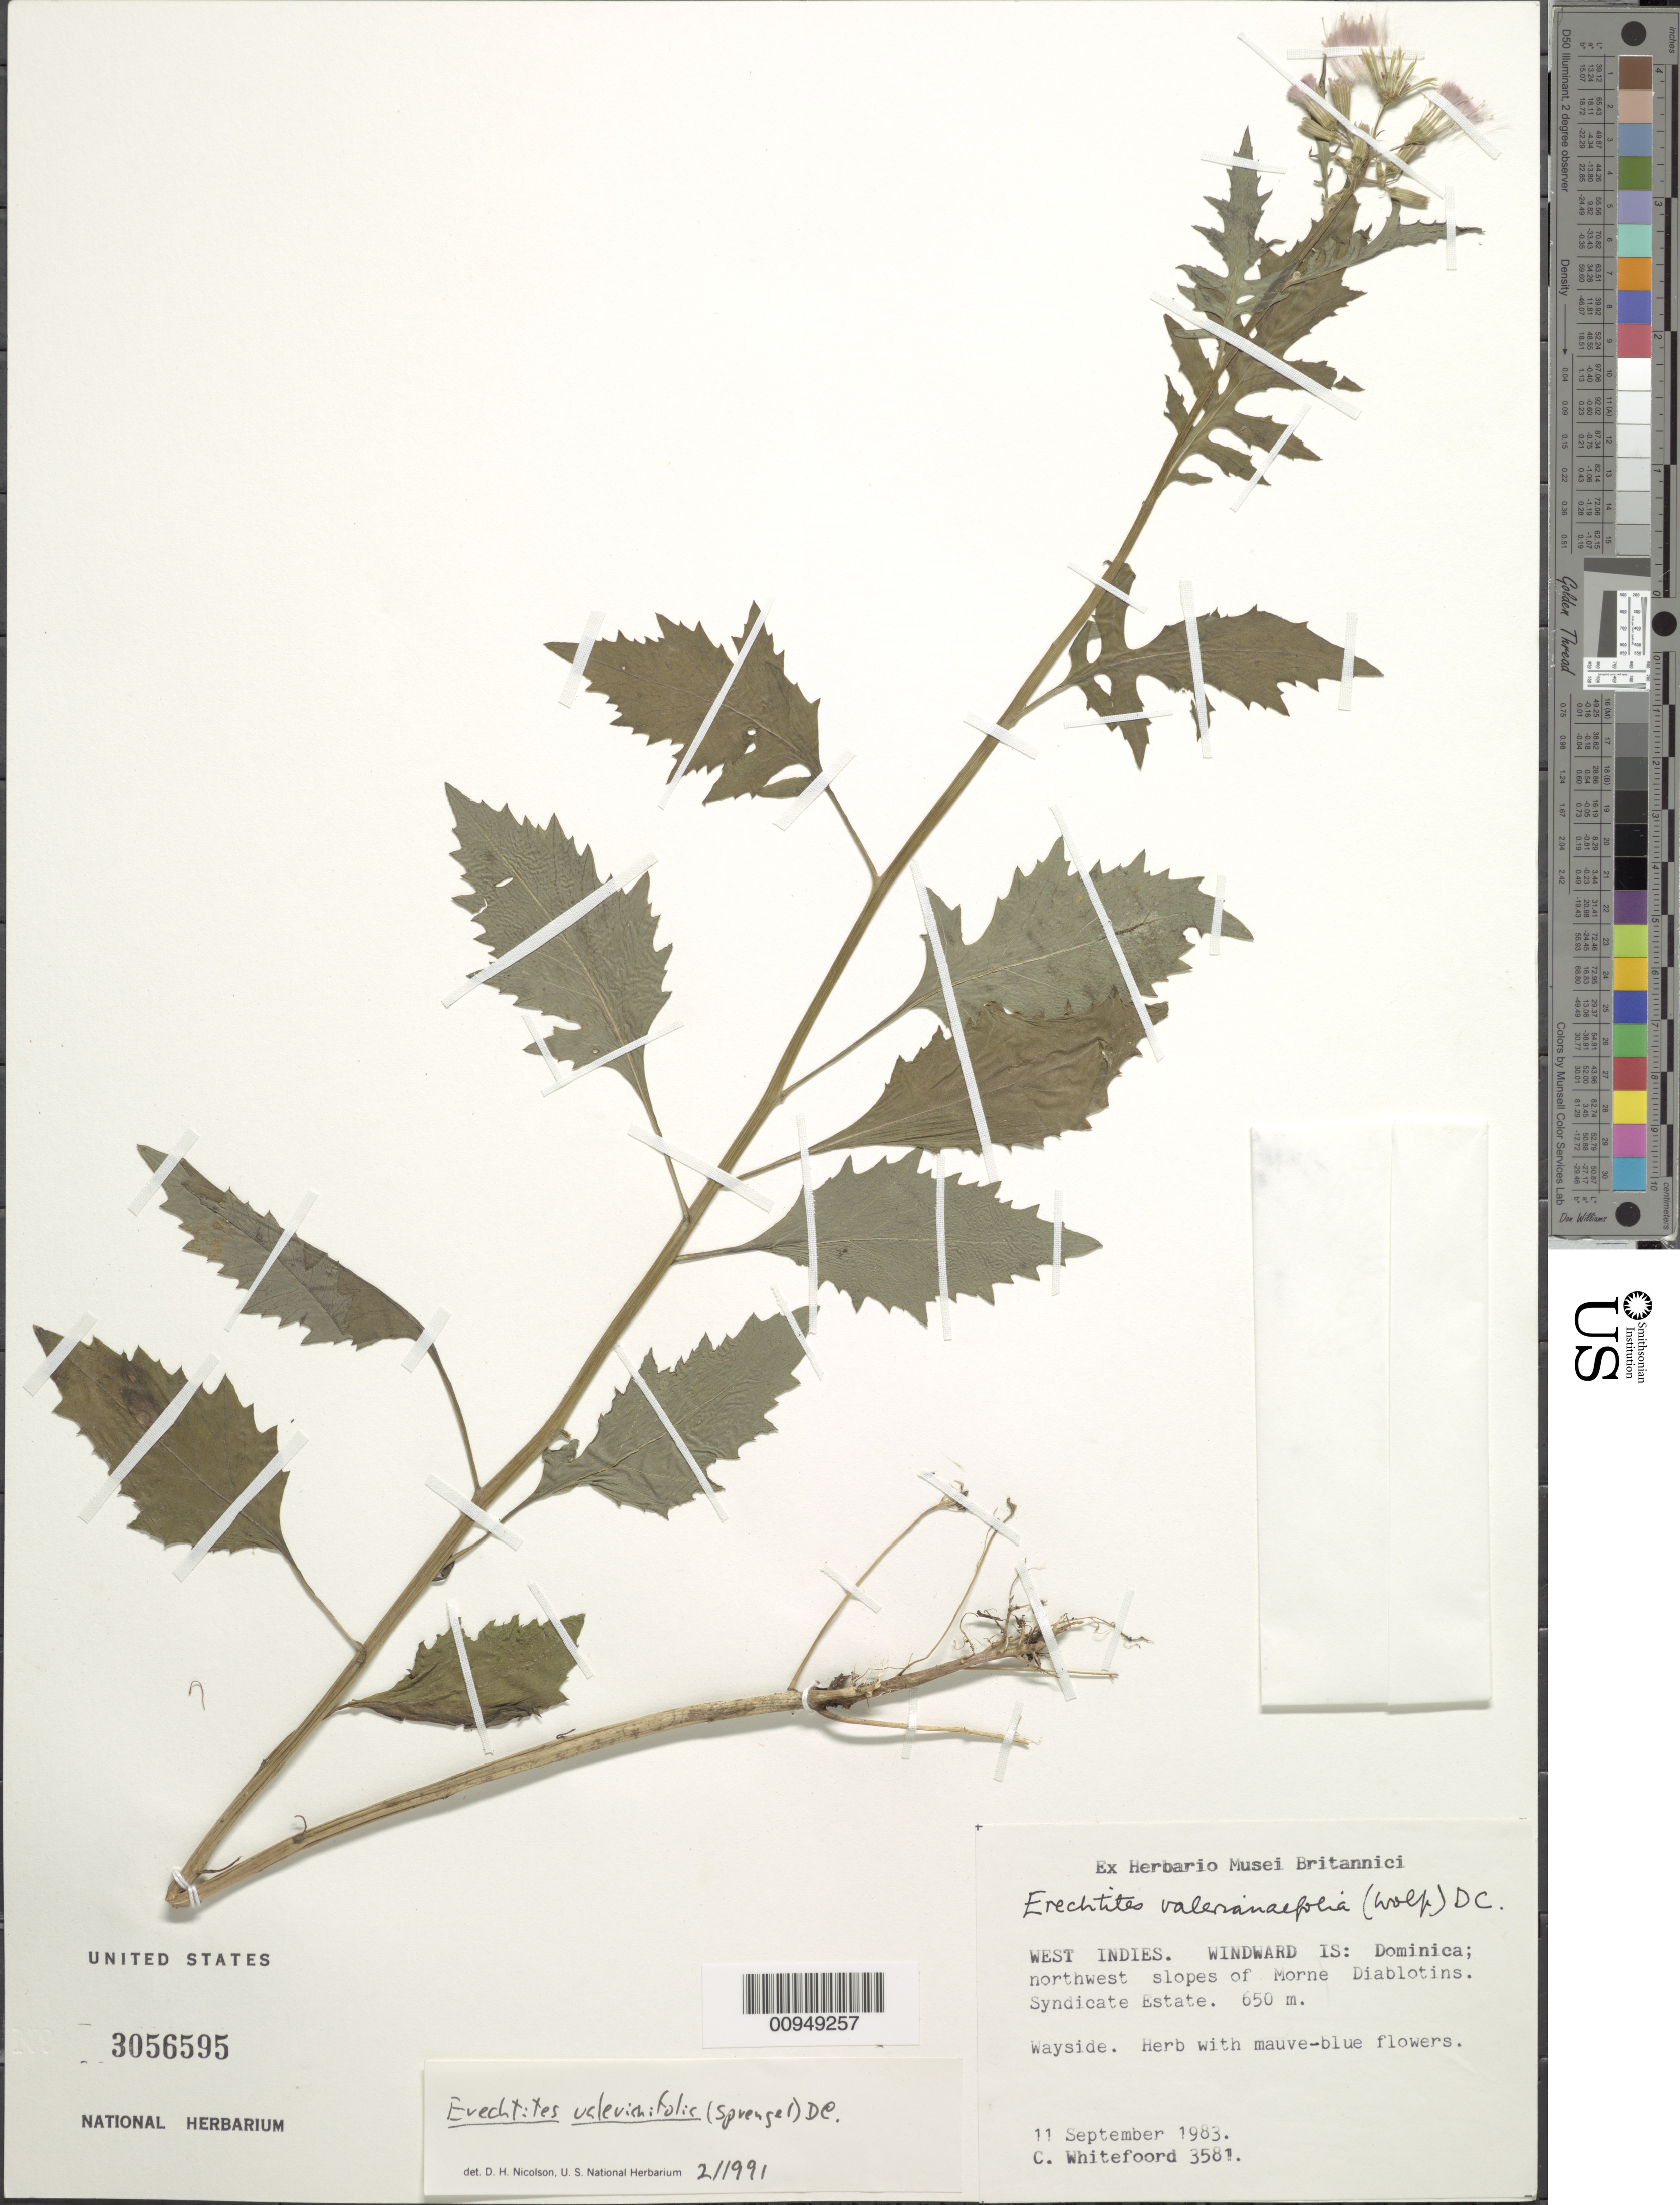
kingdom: Plantae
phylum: Tracheophyta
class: Magnoliopsida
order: Asterales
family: Asteraceae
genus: Erechtites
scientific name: Erechtites valerianifolius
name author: (Link ex Spreng.) DC.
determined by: Nicolson, Dan H.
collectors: C. Whitefoord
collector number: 3581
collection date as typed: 11 Sep 1983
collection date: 1983-09-11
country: Dominica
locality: Northwest slopes of Morne Diablotins, Syndicate Estate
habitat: Wayside of slope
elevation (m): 650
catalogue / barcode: US 56595